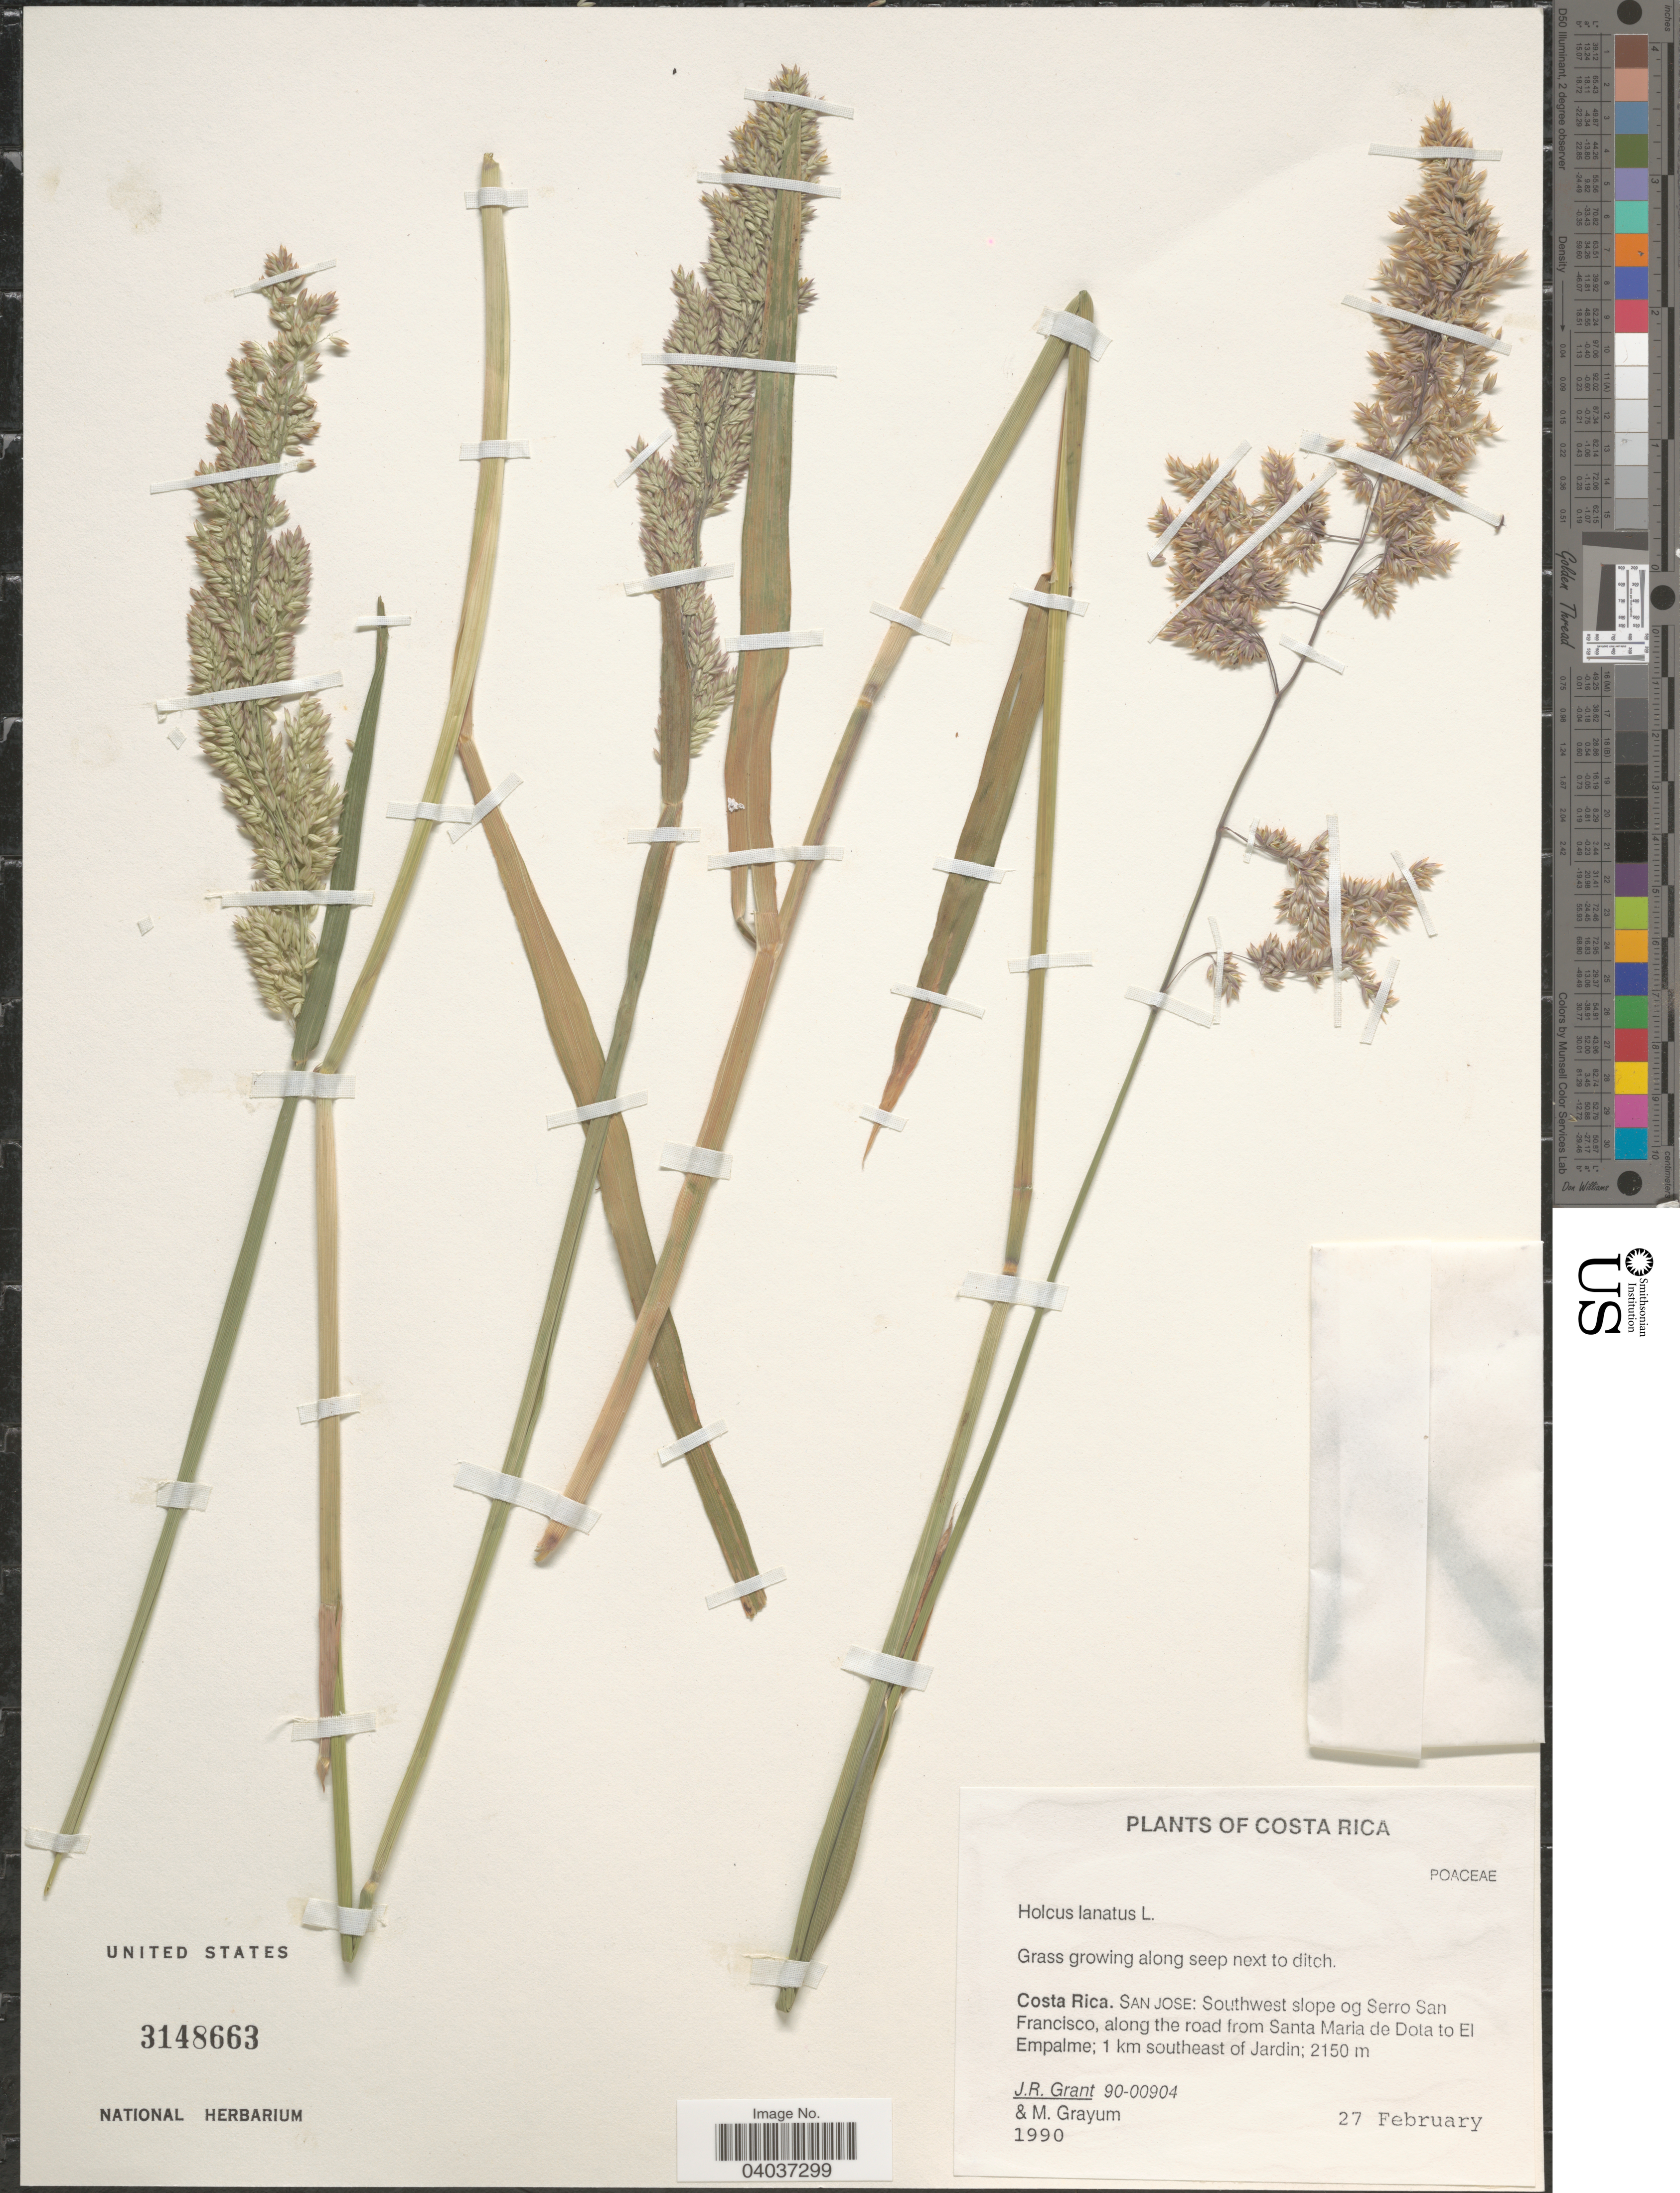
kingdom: Plantae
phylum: Tracheophyta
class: Liliopsida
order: Poales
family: Poaceae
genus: Holcus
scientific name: Holcus lanatus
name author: L.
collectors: J. Grant & M. H. Grayum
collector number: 90-00904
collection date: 1990-02-27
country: Costa Rica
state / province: San José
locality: Southwest slope og Serro San Francisco, along the road from Santa Maria de Dota to El Empalme; 1 km southeast of Jardin.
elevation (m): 2150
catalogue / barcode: US 3148663